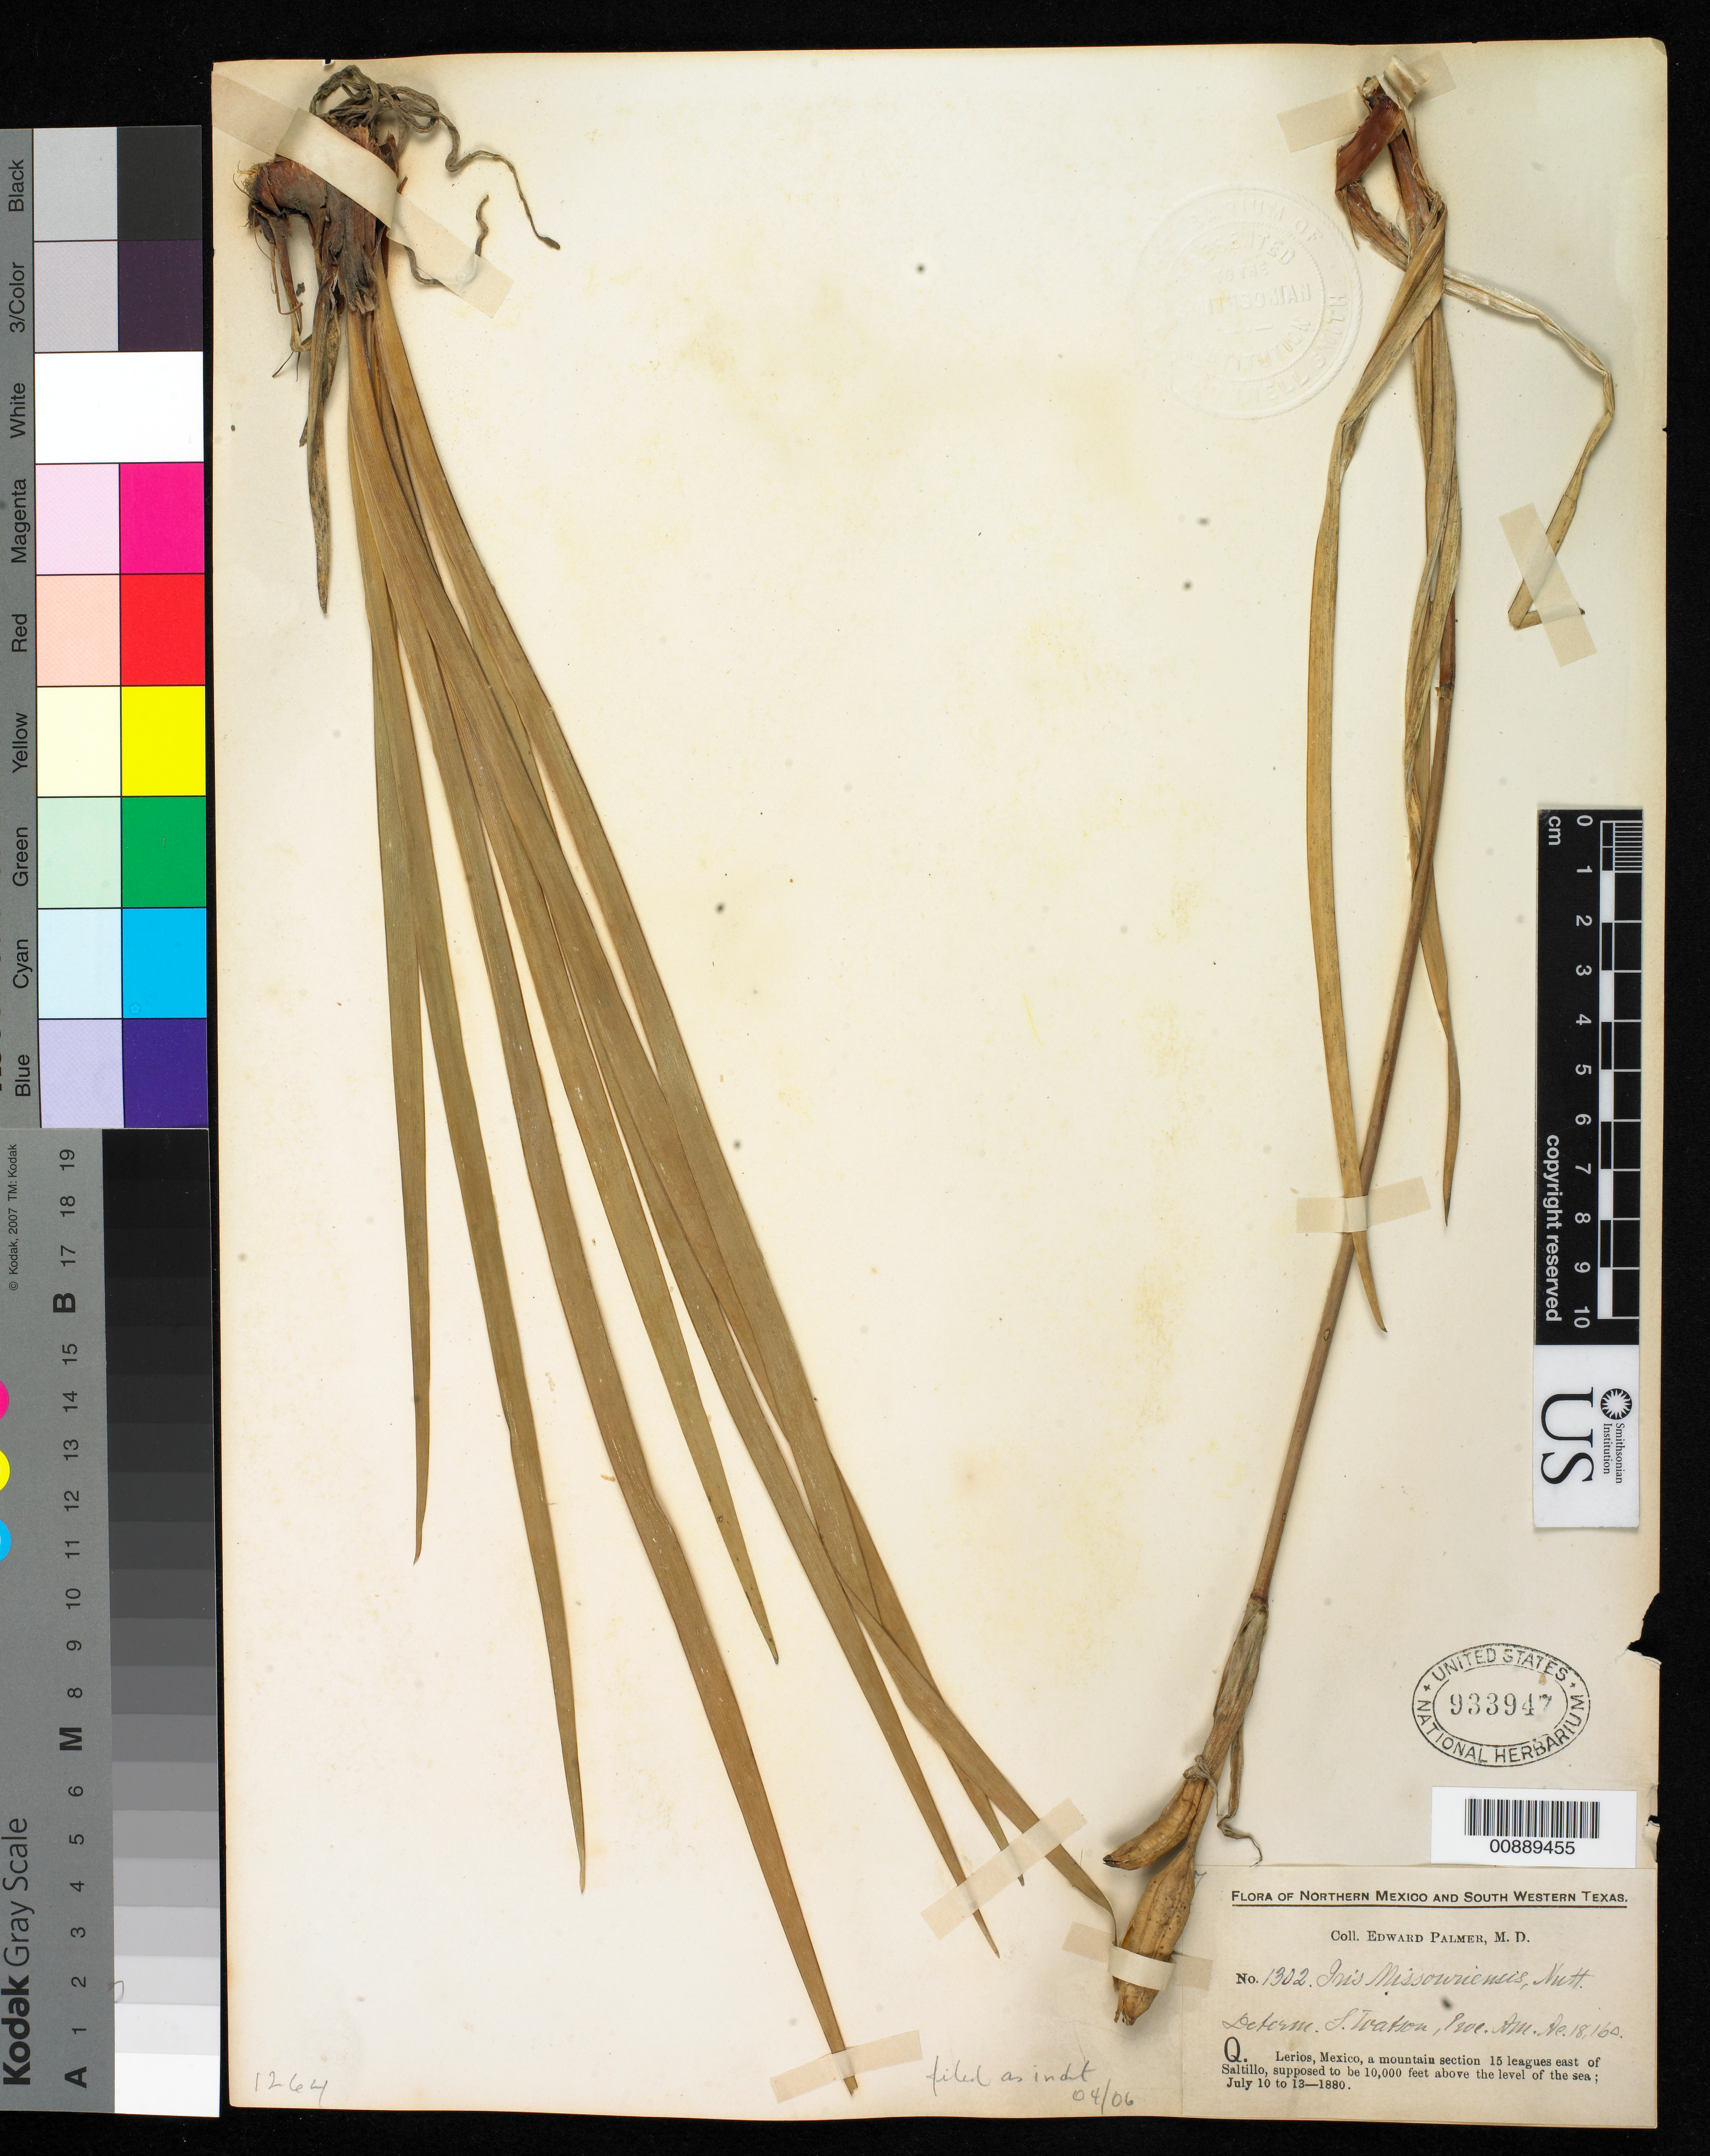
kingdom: Plantae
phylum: Tracheophyta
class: Liliopsida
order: Asparagales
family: Iridaceae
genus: Iris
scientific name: Iris sp.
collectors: E. Palmer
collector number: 1302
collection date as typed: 10 Jul 1880 to 13 Jul 1880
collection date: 1880-07-10/1880-07-13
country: Mexico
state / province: Coahuila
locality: Q. Lerios, a mountain section 15 leagues east of Saltillo, Coahuila.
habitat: A mountain section.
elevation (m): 3048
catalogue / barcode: US 933947